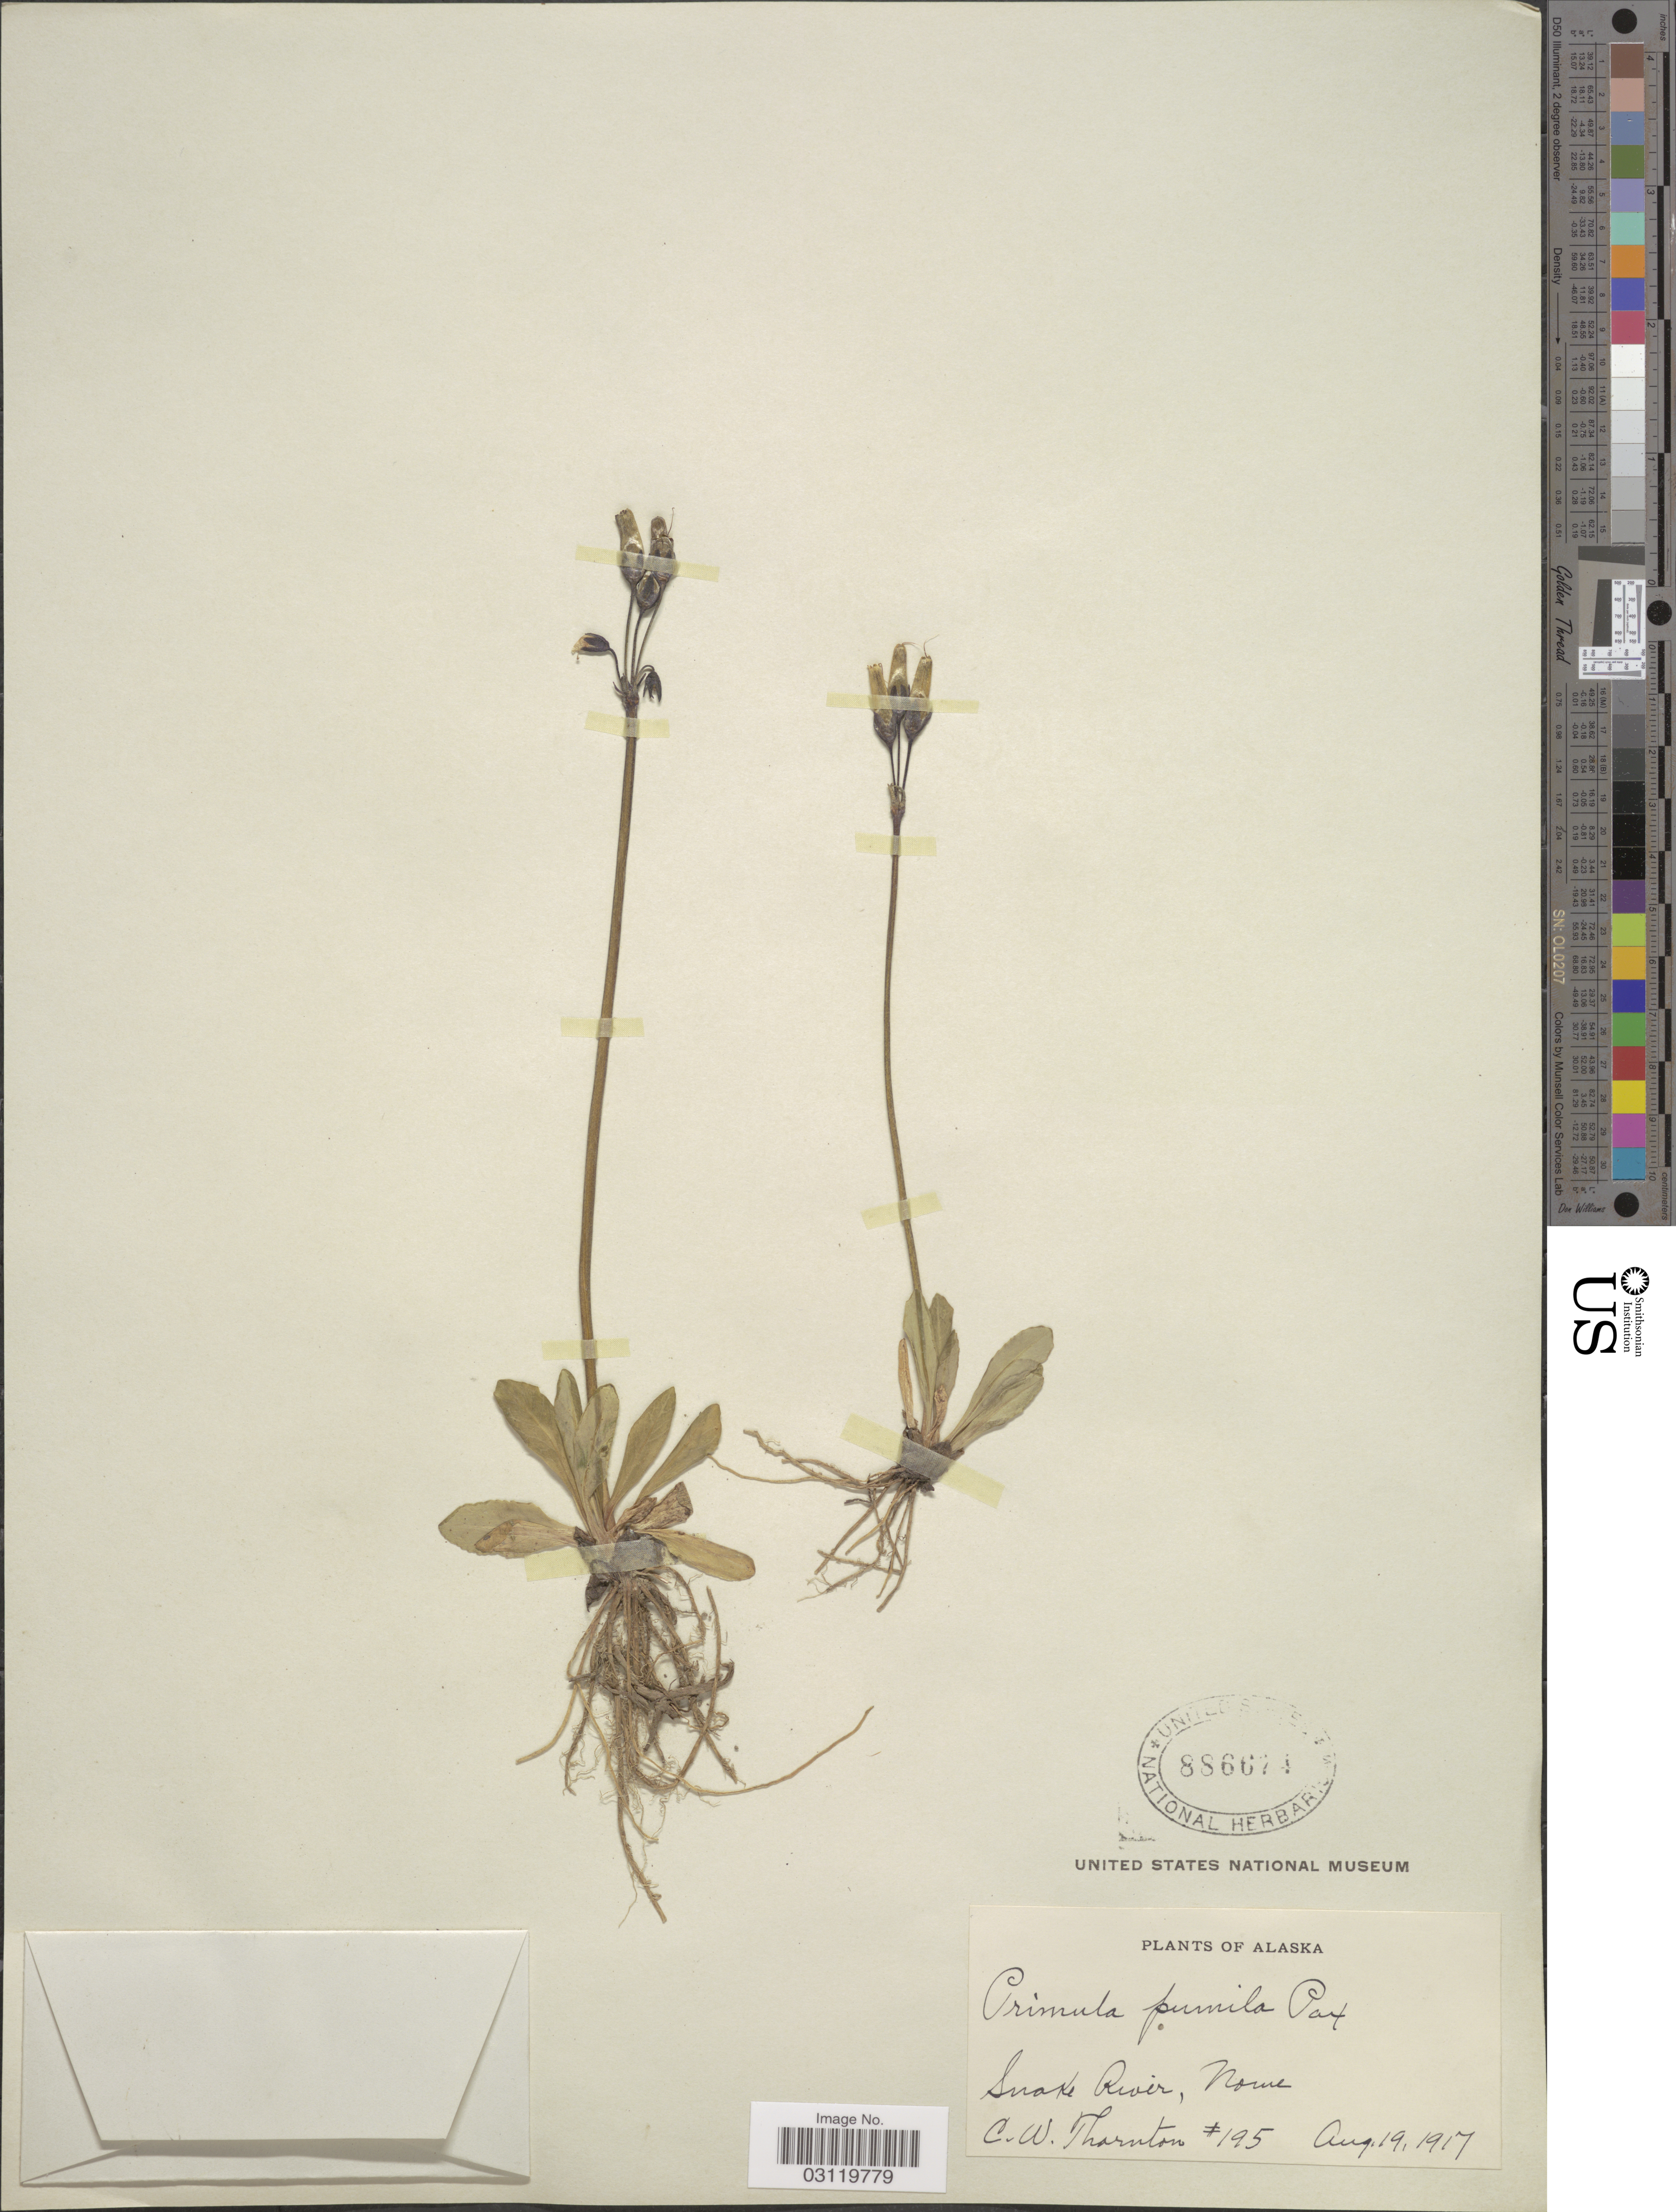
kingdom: Plantae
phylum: Tracheophyta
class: Magnoliopsida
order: Ericales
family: Primulaceae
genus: Primula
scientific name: Primula tschuktschorum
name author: Kjellm.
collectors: C. Thornton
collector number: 195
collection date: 1917-08-19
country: United States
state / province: Alaska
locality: Snake River, Nome.